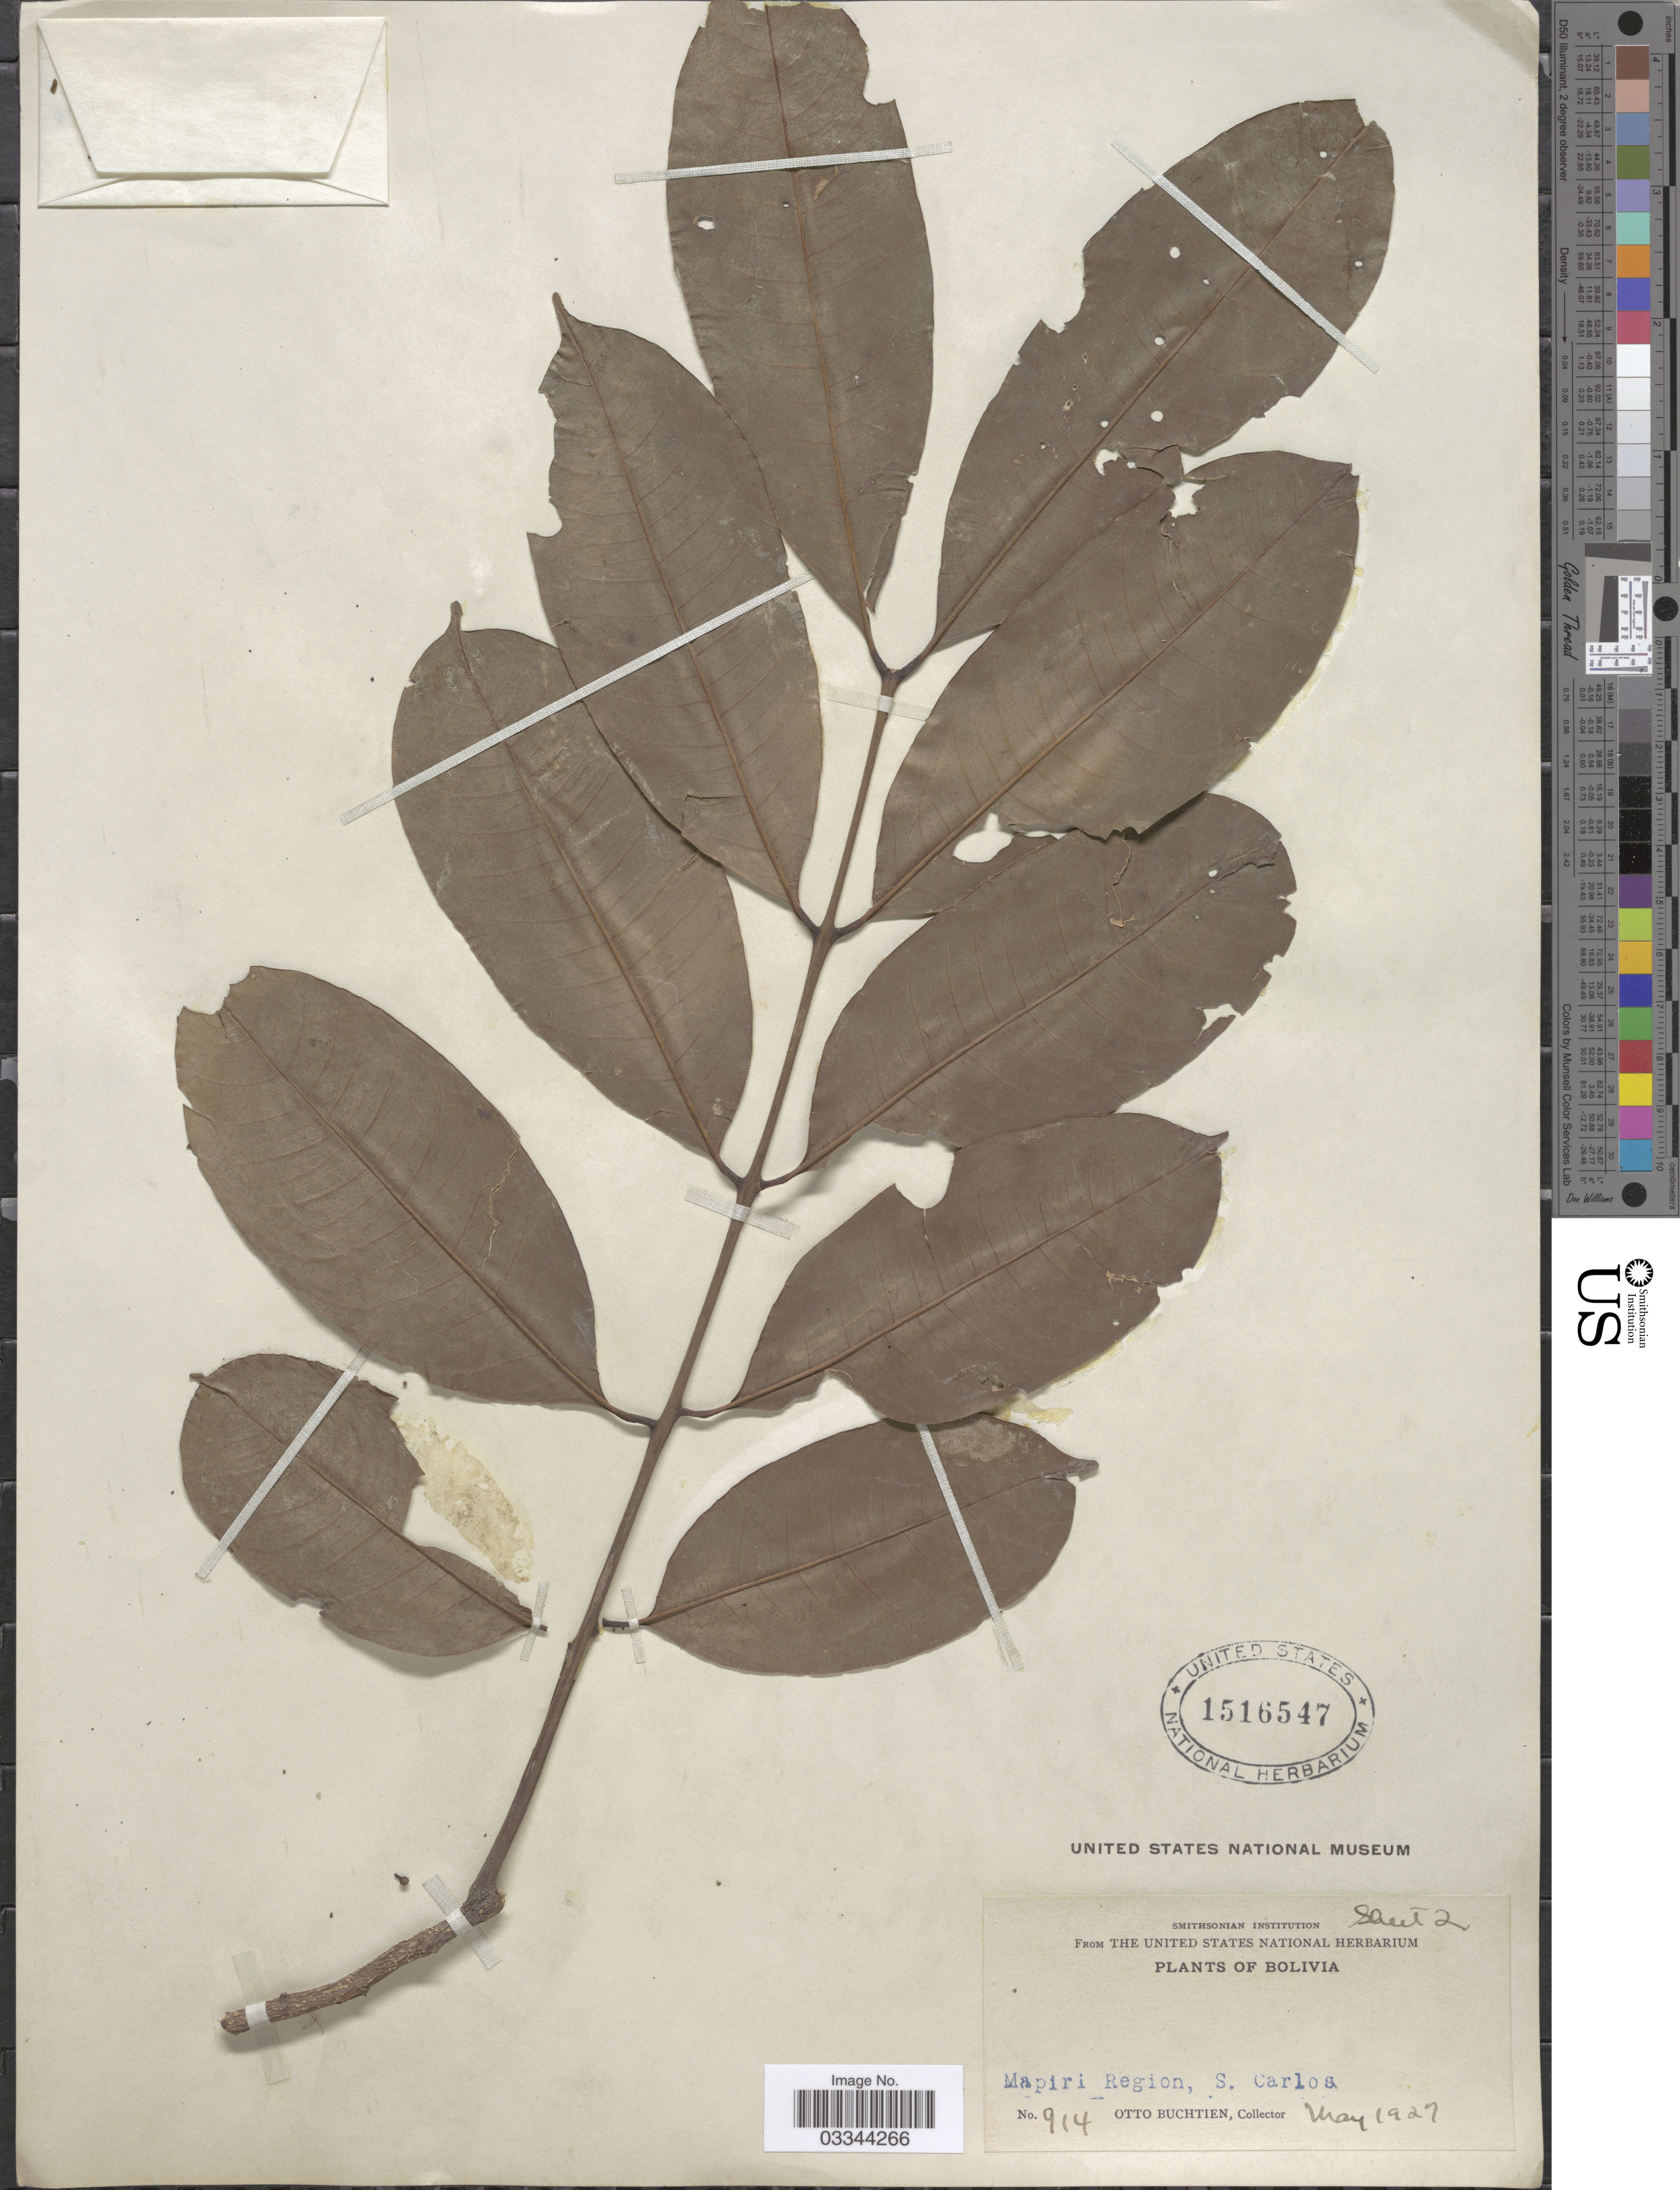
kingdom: Plantae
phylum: Tracheophyta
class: Magnoliopsida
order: Sapindales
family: Anacardiaceae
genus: Tapirira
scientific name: Tapirira sp.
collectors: O. Buchtien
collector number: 914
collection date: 1927-05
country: Bolivia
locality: Mapiri Region, S. Carlos.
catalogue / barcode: US 1516547